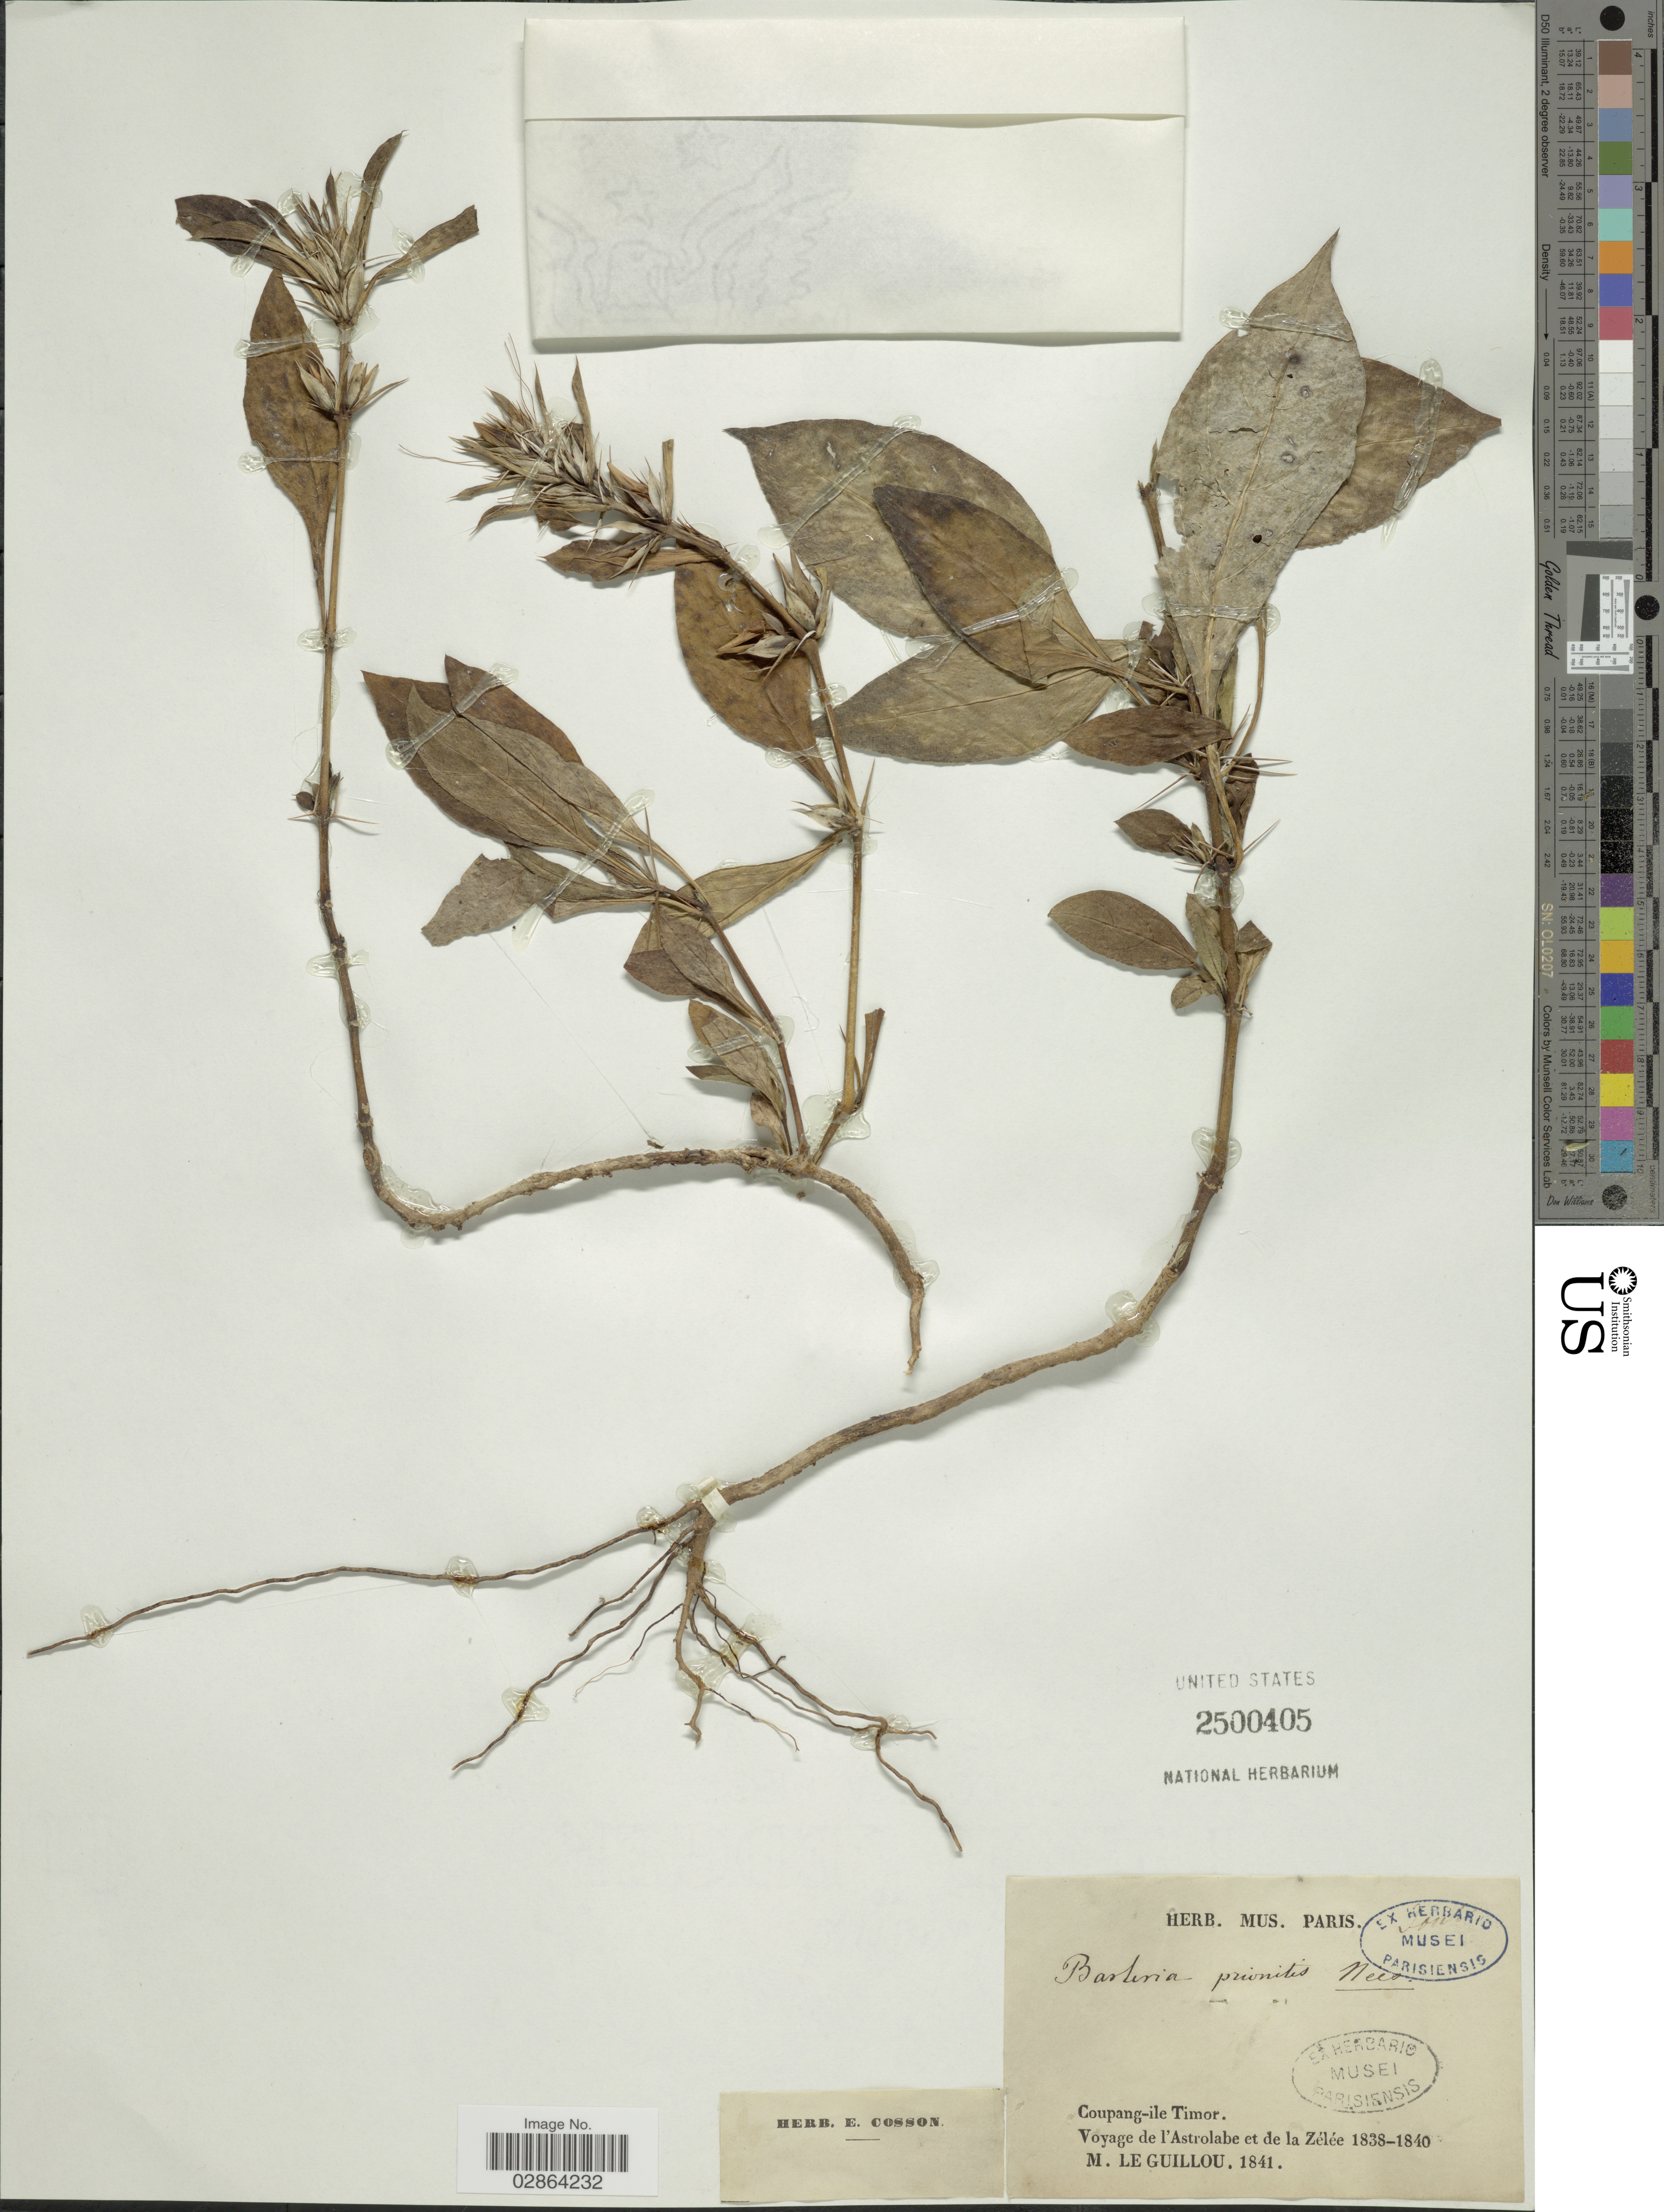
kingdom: Plantae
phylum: Tracheophyta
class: Magnoliopsida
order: Lamiales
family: Acanthaceae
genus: Barleria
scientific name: Barleria prionitis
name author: L.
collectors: M. Le Guillou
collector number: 1841?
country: Indonesia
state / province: Nusa Tenggara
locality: Coupang-ile Timor.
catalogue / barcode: US 2500405